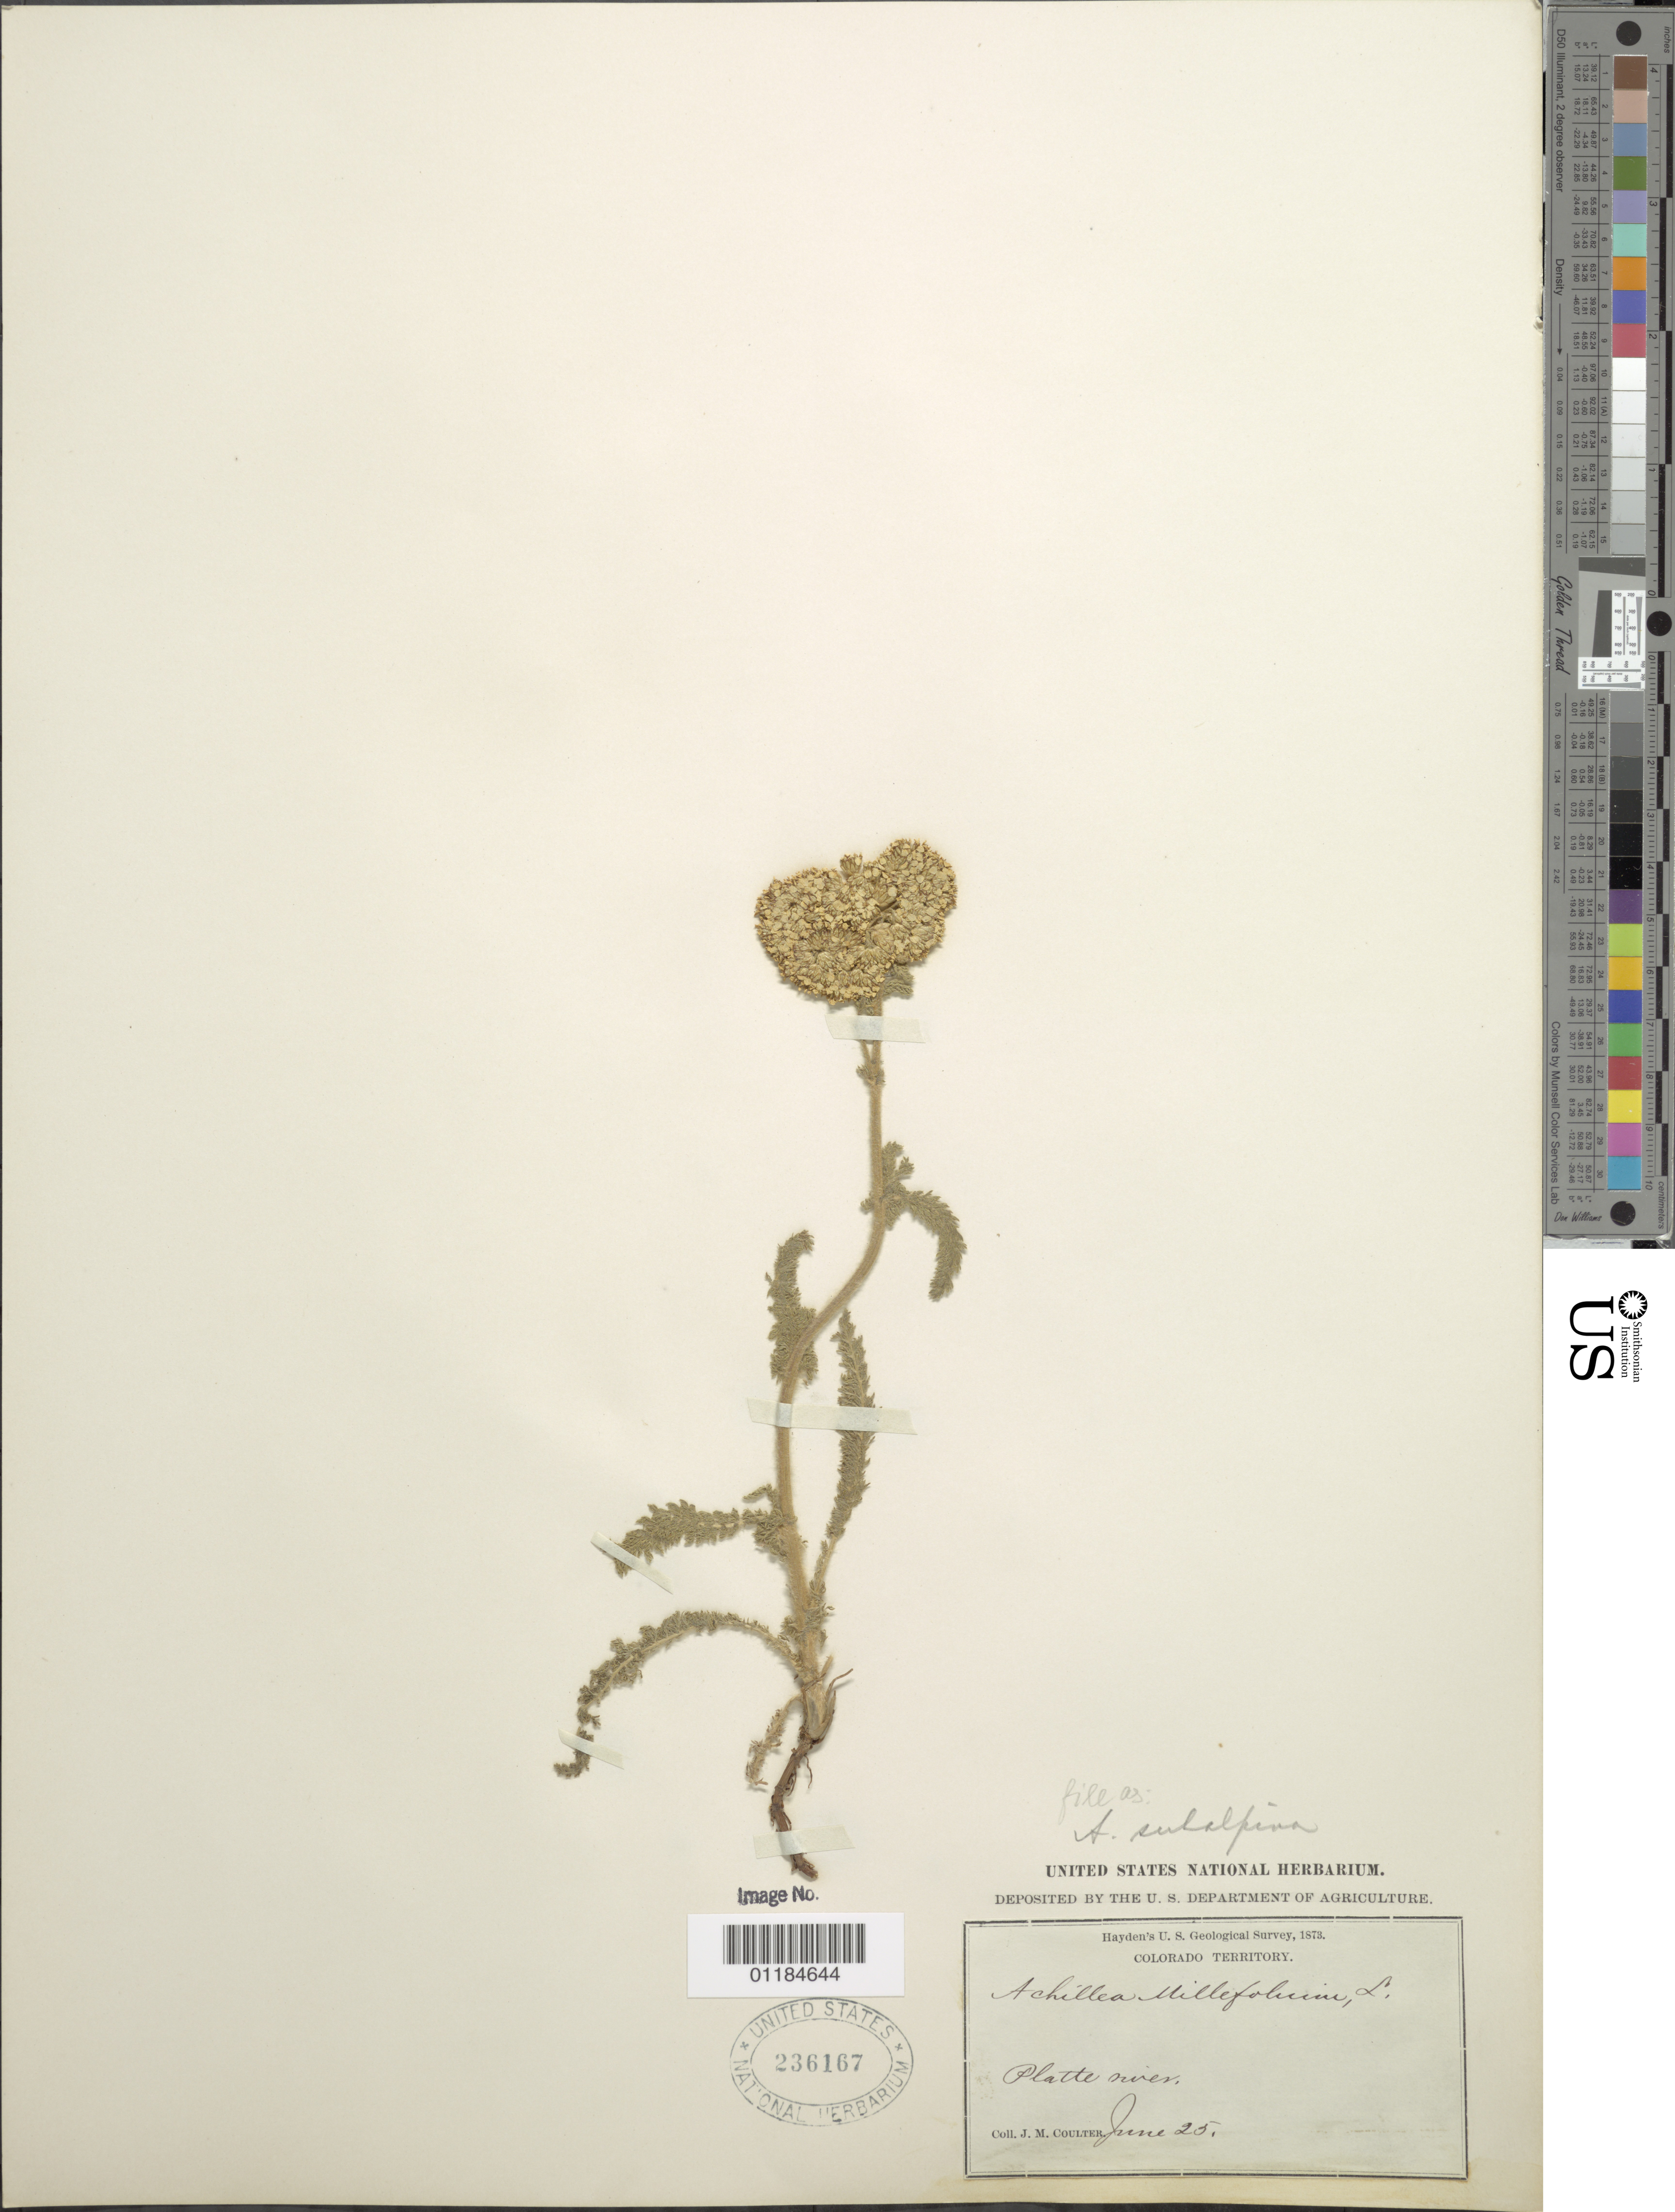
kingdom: Plantae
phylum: Tracheophyta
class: Magnoliopsida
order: Asterales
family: Asteraceae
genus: Achillea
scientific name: Achillea subalpina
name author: Greene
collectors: J. M. Coulter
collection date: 1873-06-25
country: United States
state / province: Colorado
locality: Platte River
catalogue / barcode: US 236167